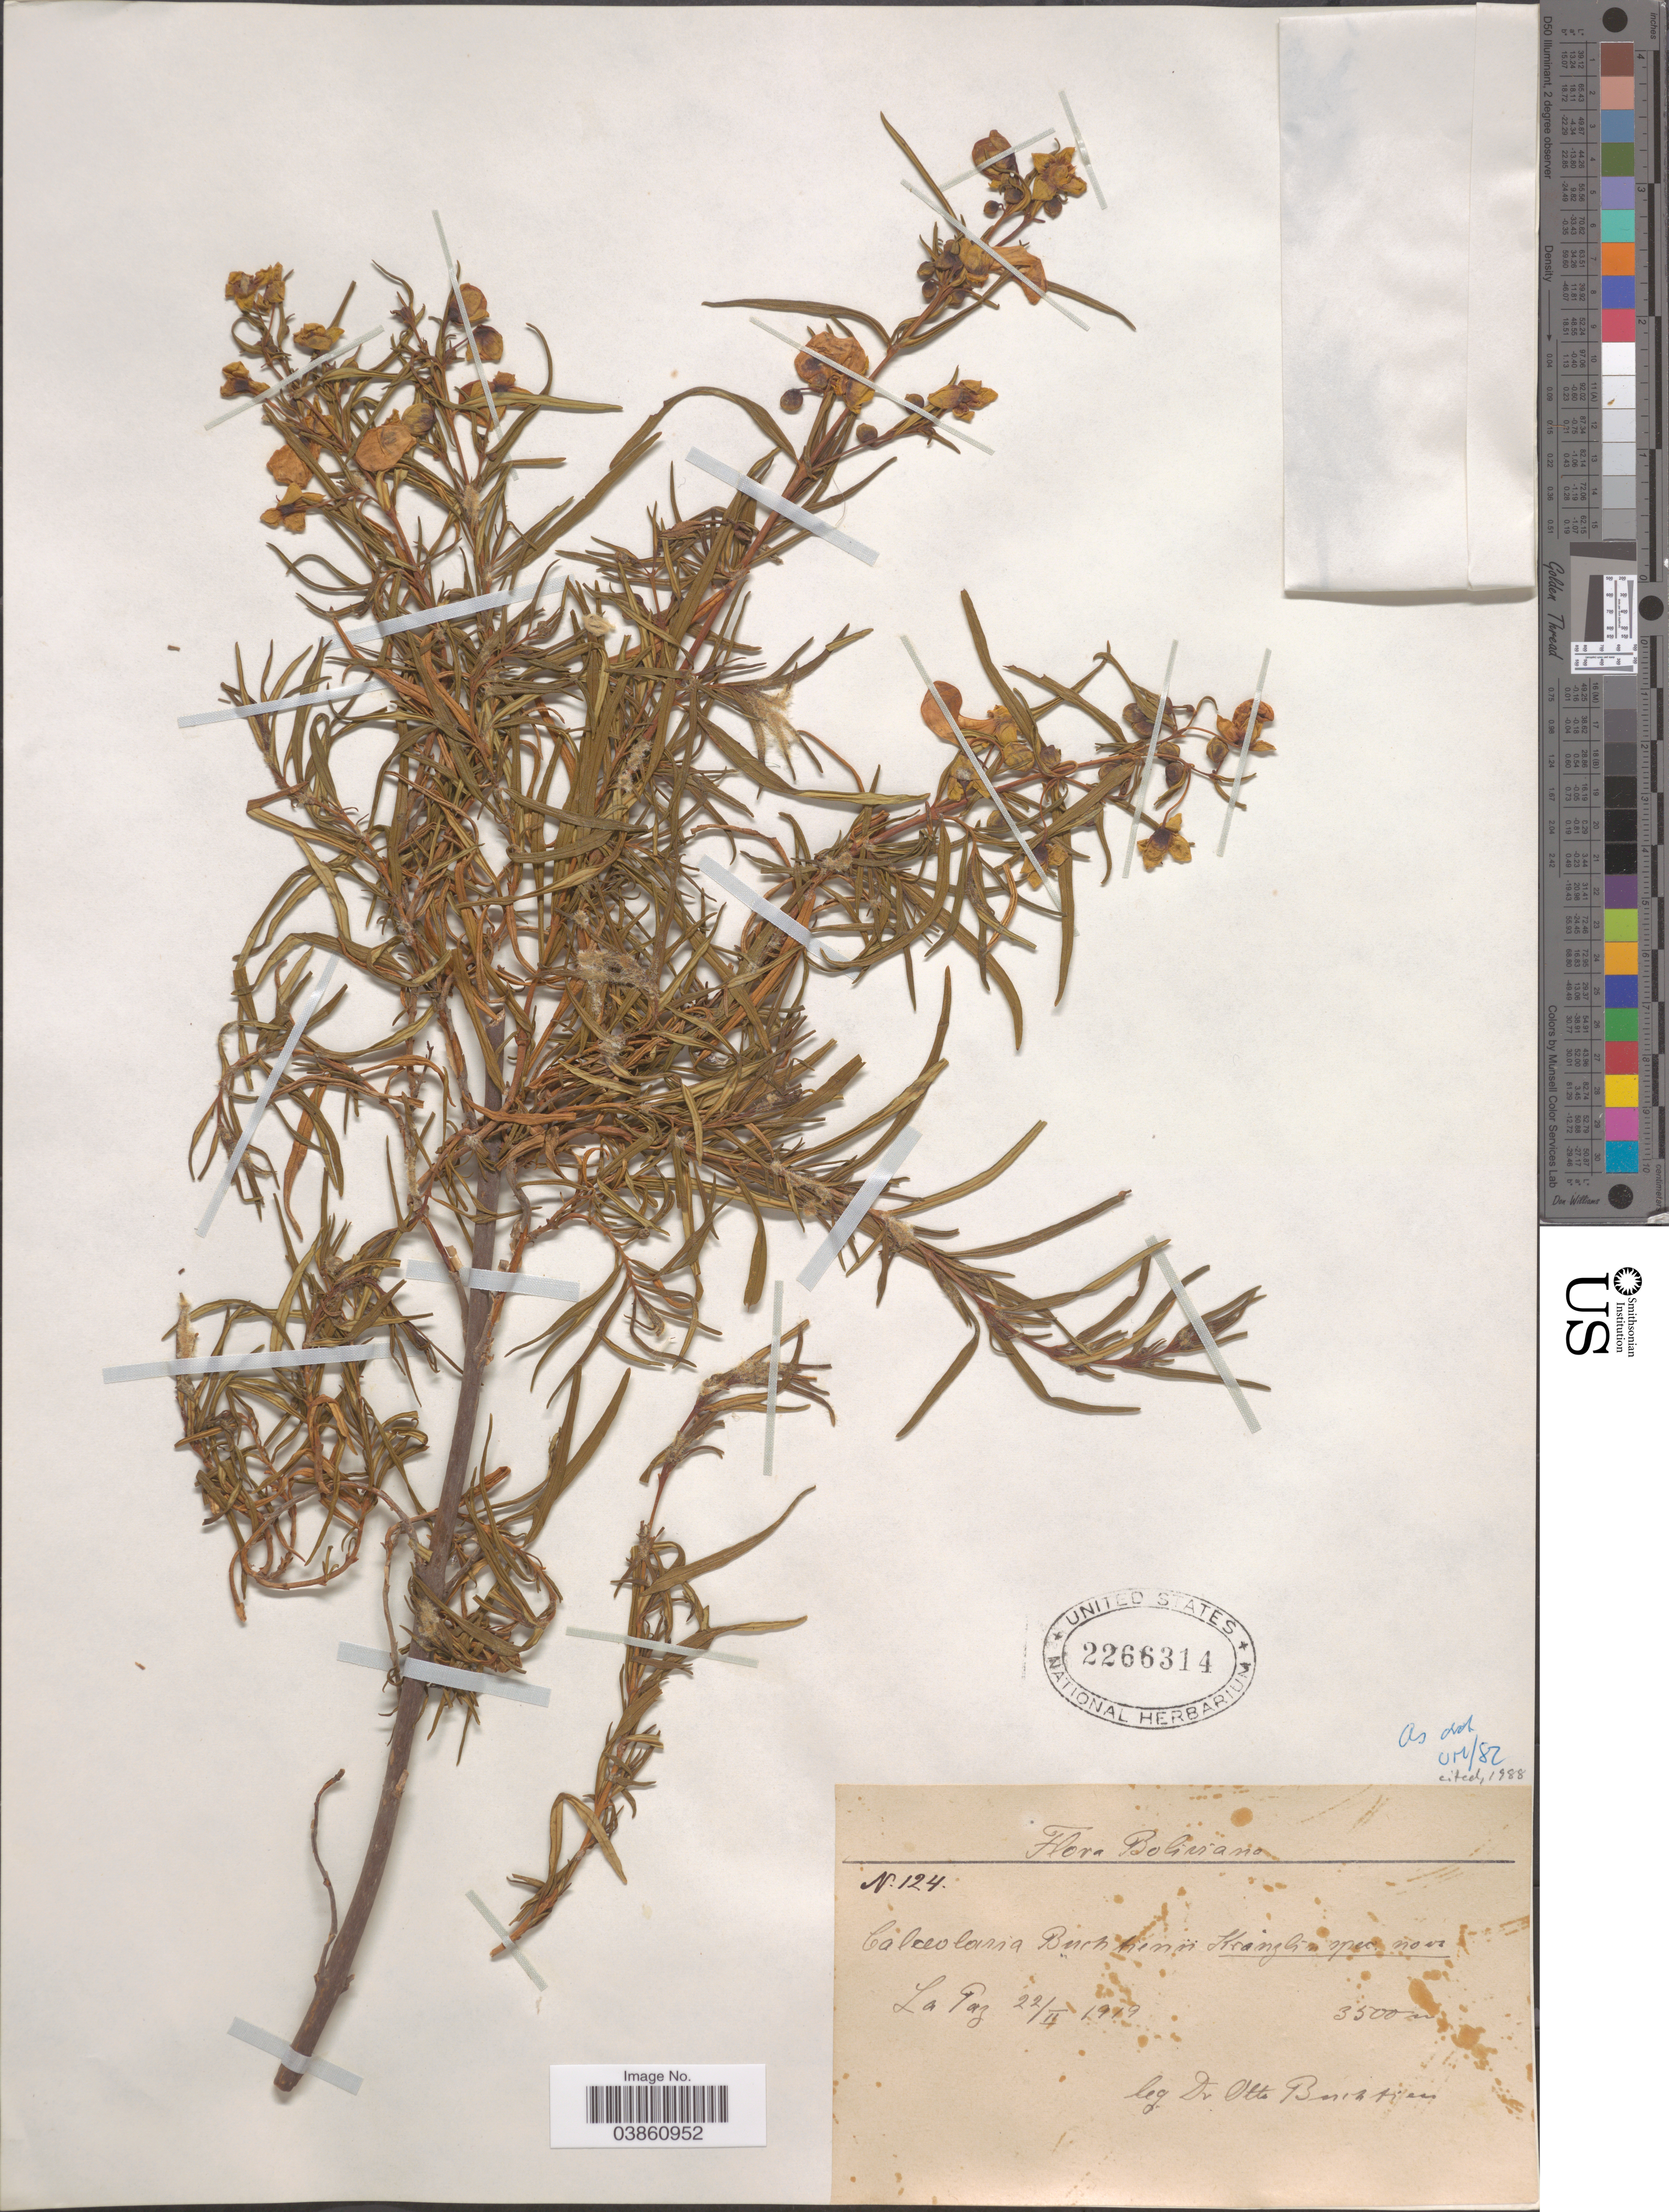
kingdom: Plantae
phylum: Tracheophyta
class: Magnoliopsida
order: Lamiales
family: Calceolariaceae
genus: Calceolaria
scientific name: Calceolaria buchtieniana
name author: Kraenzl.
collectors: O. Buchtien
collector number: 124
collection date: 1919-02-22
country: Bolivia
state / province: La Paz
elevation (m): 3500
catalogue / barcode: US 2266314